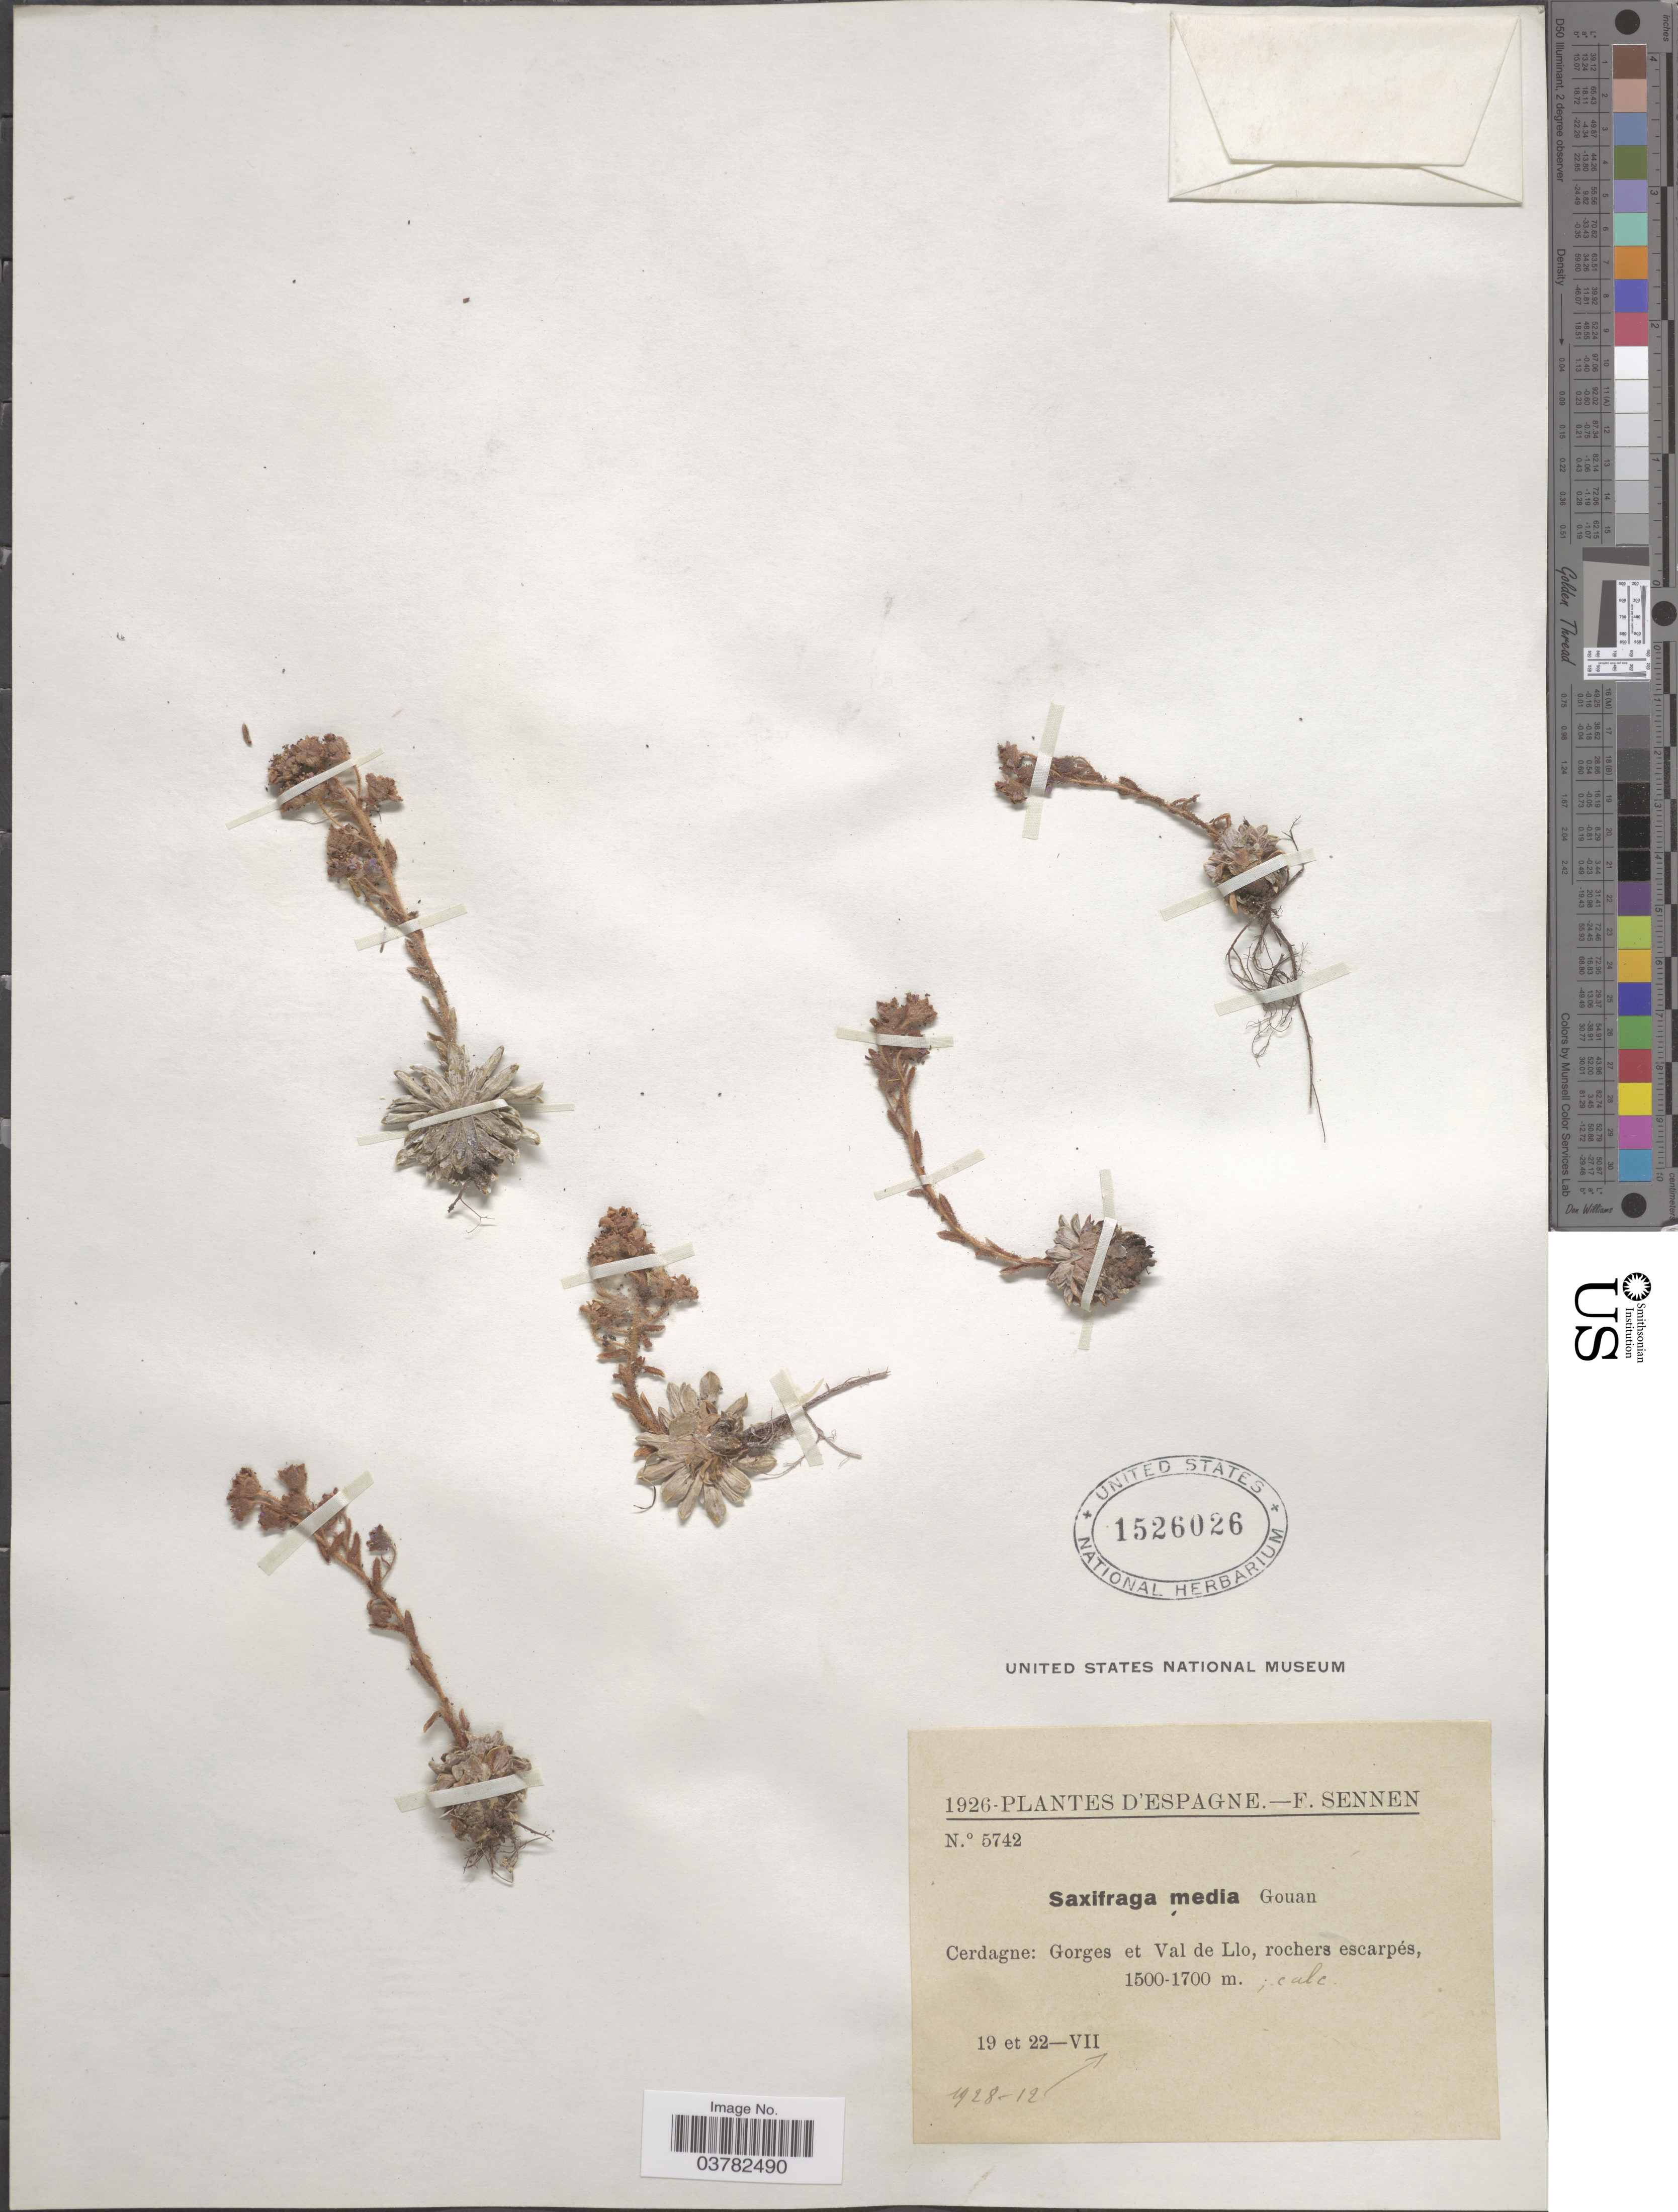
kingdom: Plantae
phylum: Tracheophyta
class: Magnoliopsida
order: Saxifragales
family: Saxifragaceae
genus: Saxifraga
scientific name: Saxifraga media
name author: Gouan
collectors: E. Sennen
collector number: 5742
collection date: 1926-07-19/1928-07-12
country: Spain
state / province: Islas Baleares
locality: Espagne. Cerdagne: Gorges et Val de Llo, rochers escarpés.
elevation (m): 1500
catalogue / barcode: US 1526026